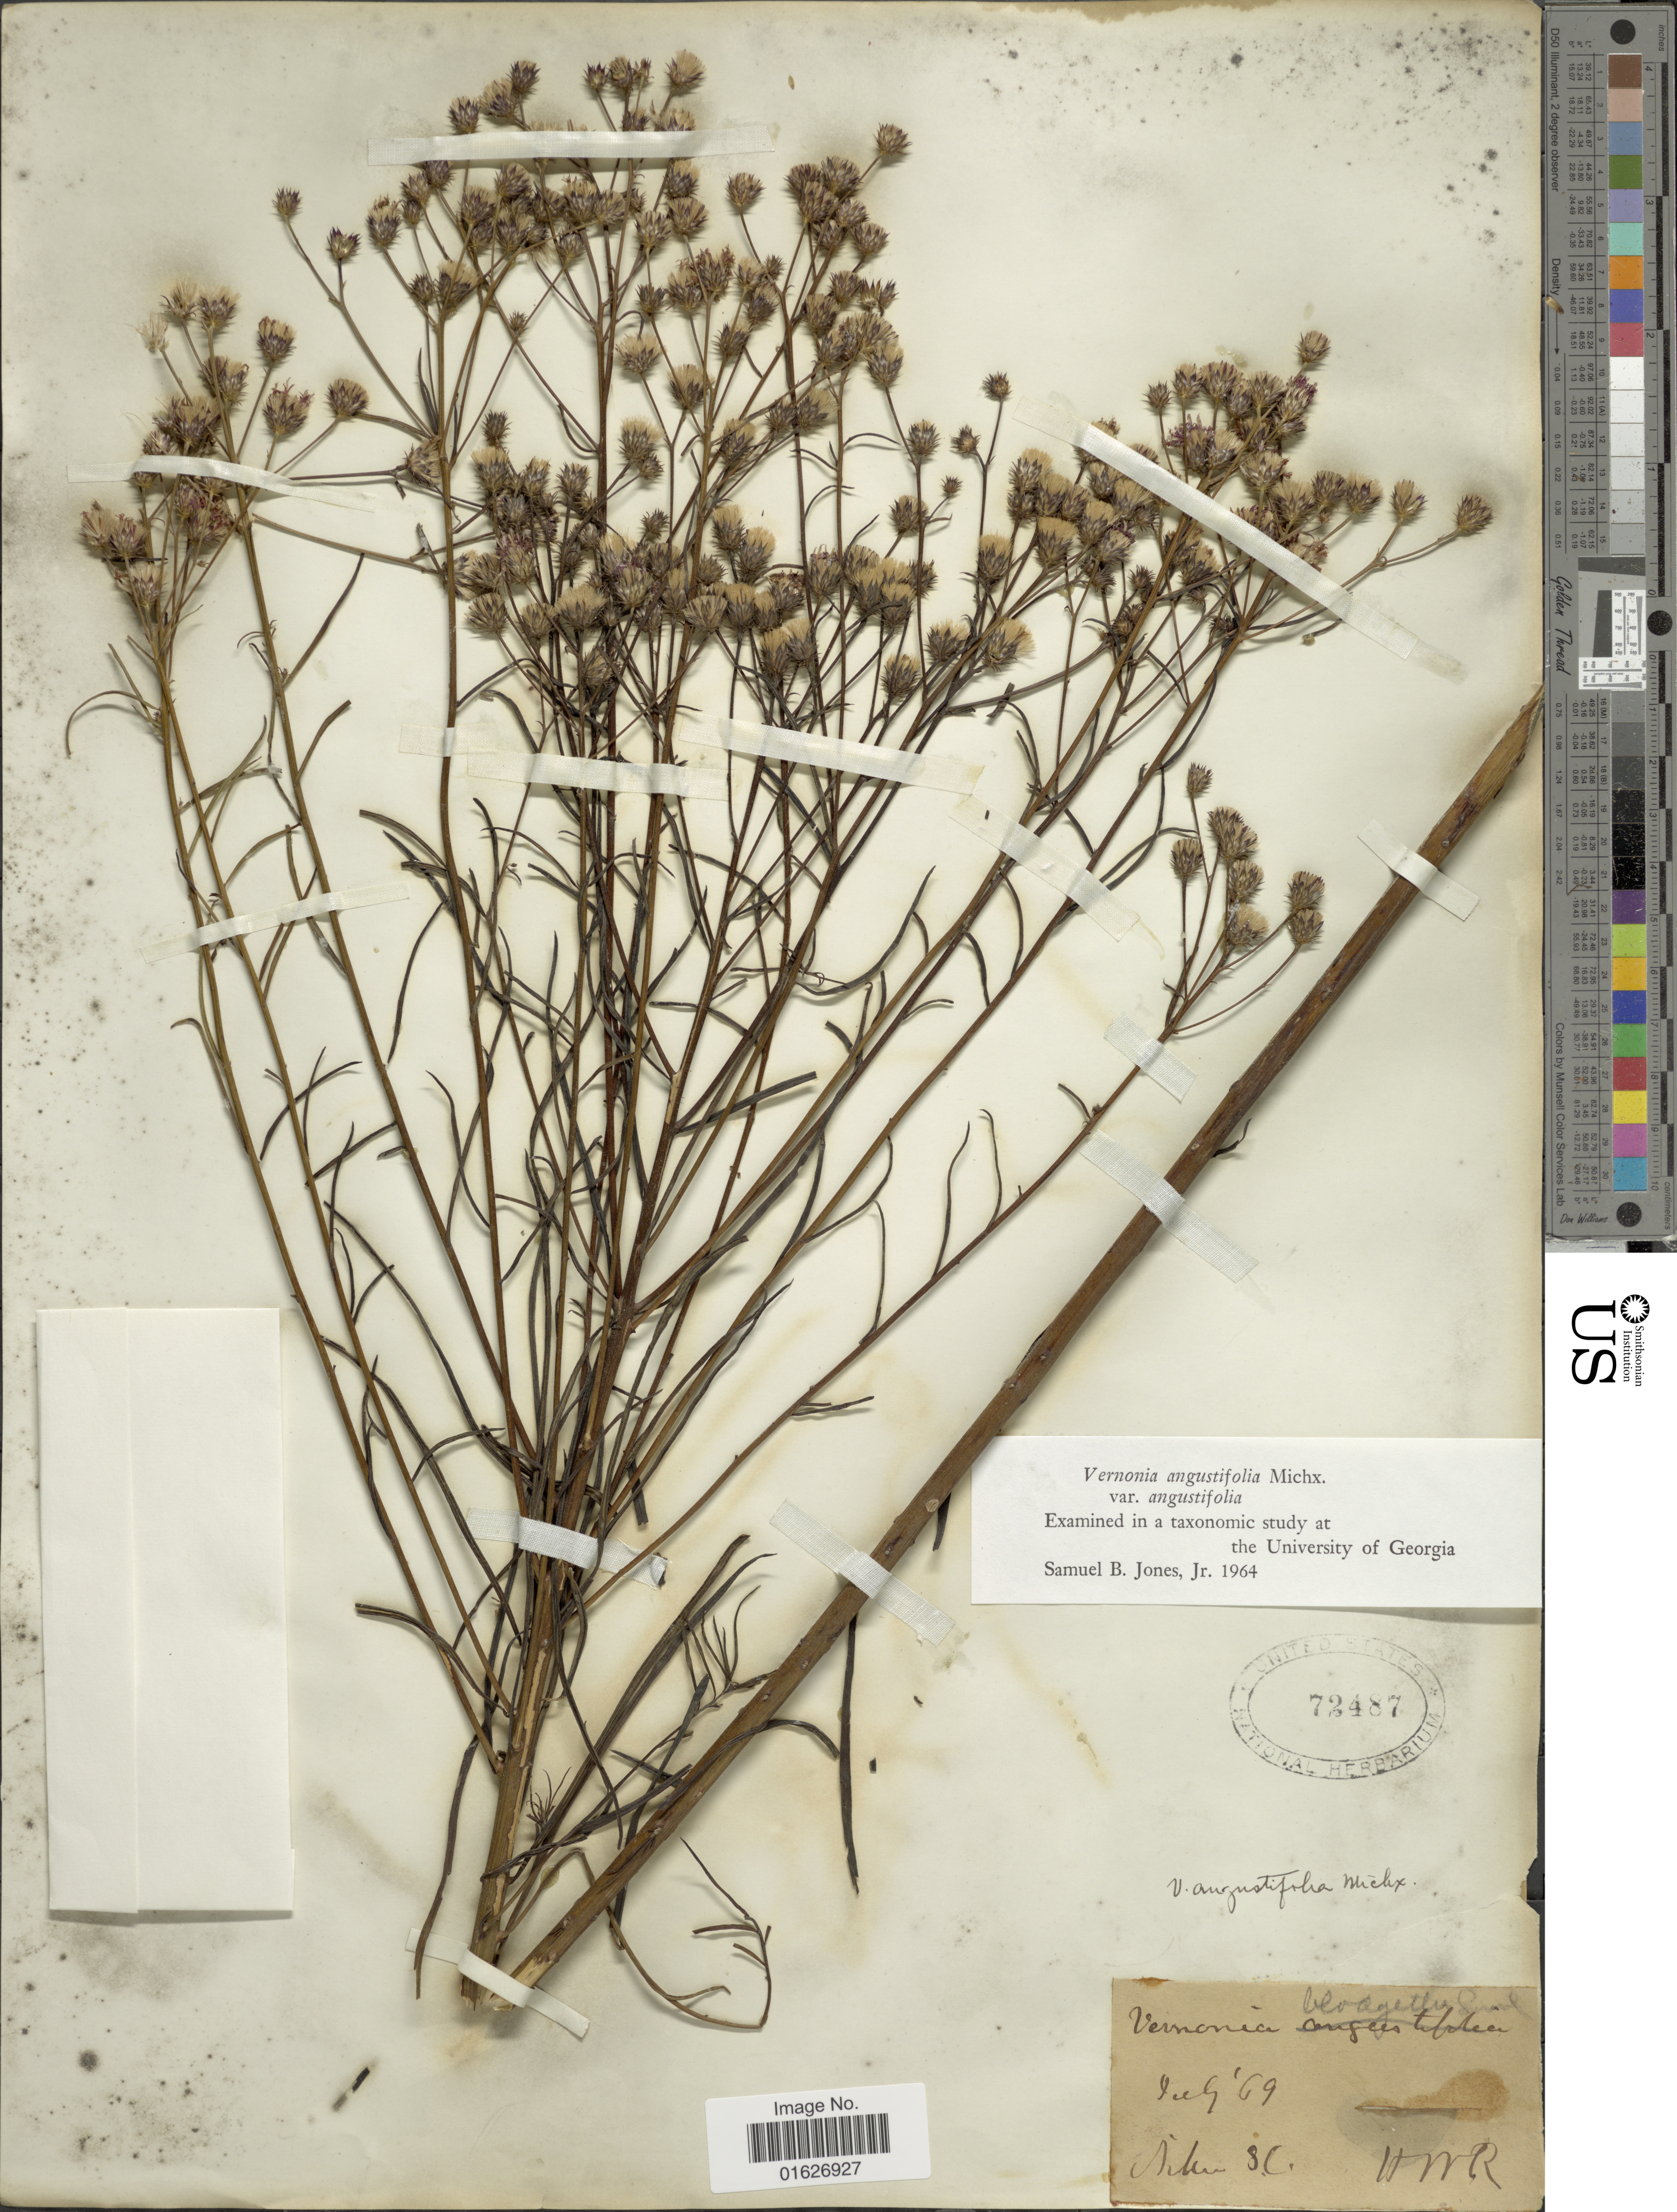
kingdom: Plantae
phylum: Tracheophyta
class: Magnoliopsida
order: Asterales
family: Asteraceae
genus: Vernonia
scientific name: Vernonia angustifolia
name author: Michx.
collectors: H. R.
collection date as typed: Transcribed d/m/y: /7/69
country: United States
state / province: South Carolina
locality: Aiken.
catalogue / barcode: US 72487